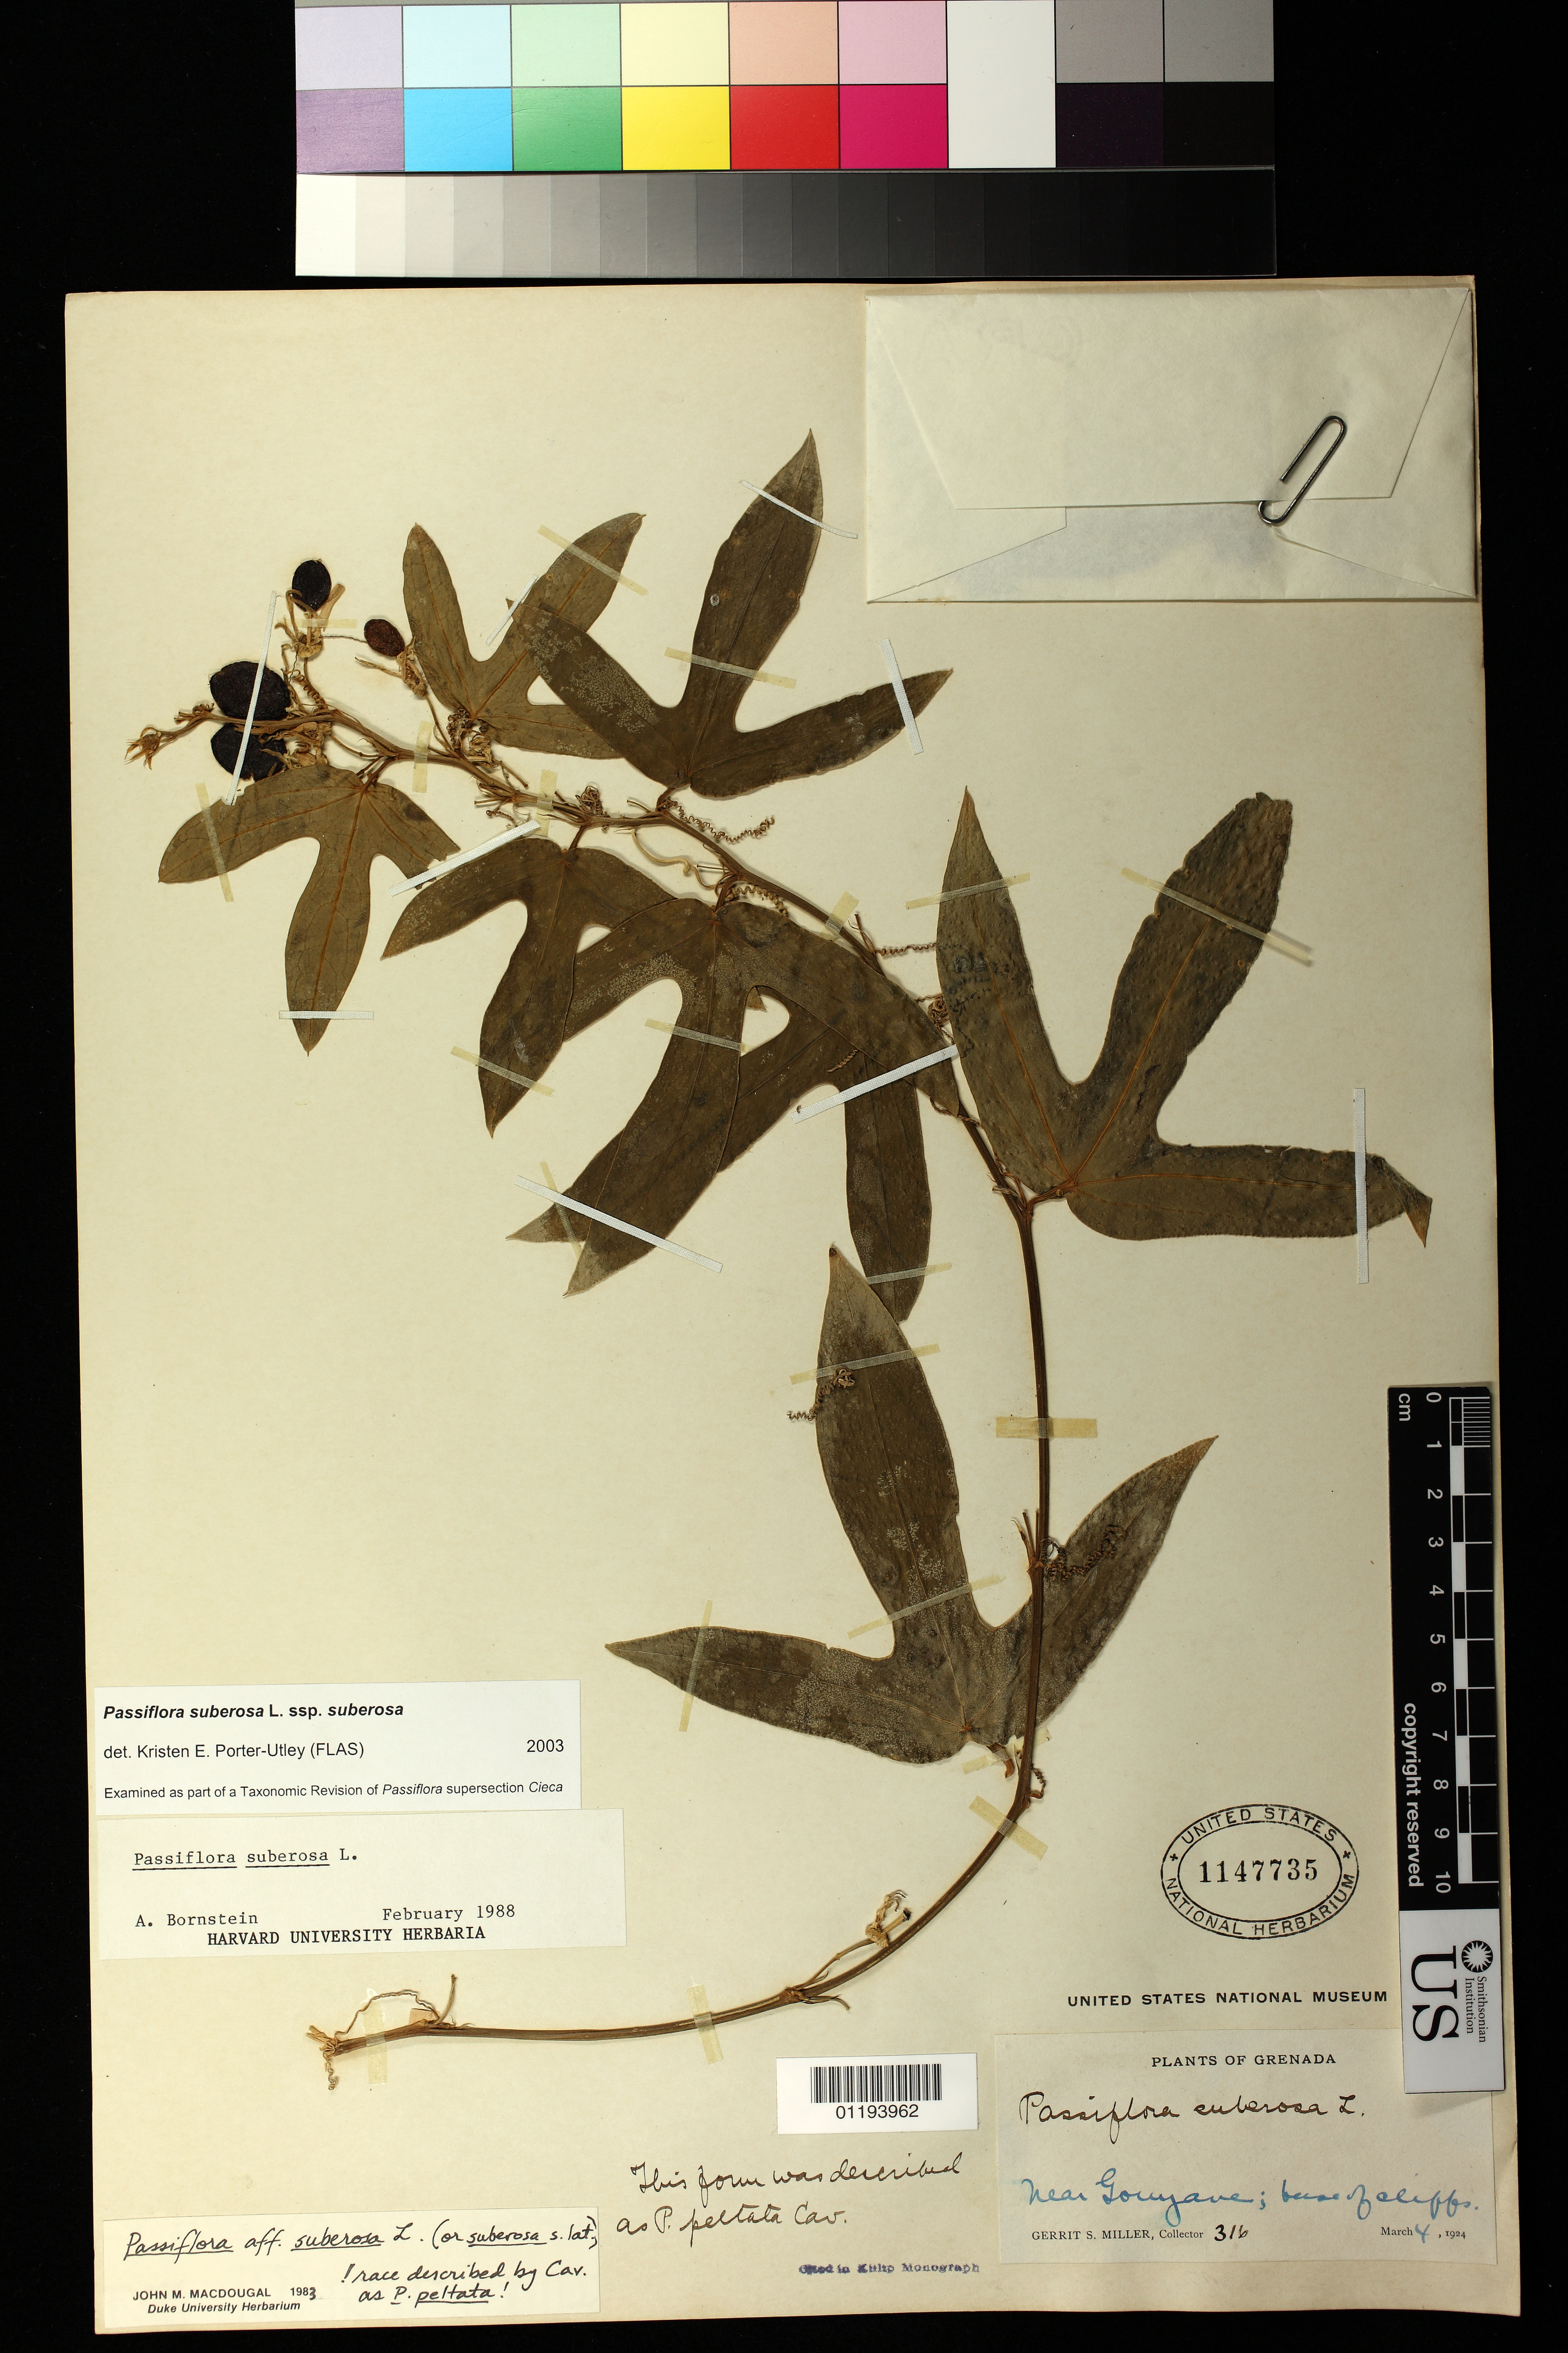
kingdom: Plantae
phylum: Tracheophyta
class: Magnoliopsida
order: Malpighiales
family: Passifloraceae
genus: Passiflora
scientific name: Passiflora suberosa subsp. suberosa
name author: L.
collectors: G. S. Miller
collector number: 316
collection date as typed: Mar 4 1924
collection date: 1924-03-04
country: Grenada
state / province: Saint John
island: Grenada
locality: Near Gouyave: base of cliffs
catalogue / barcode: US 1147735